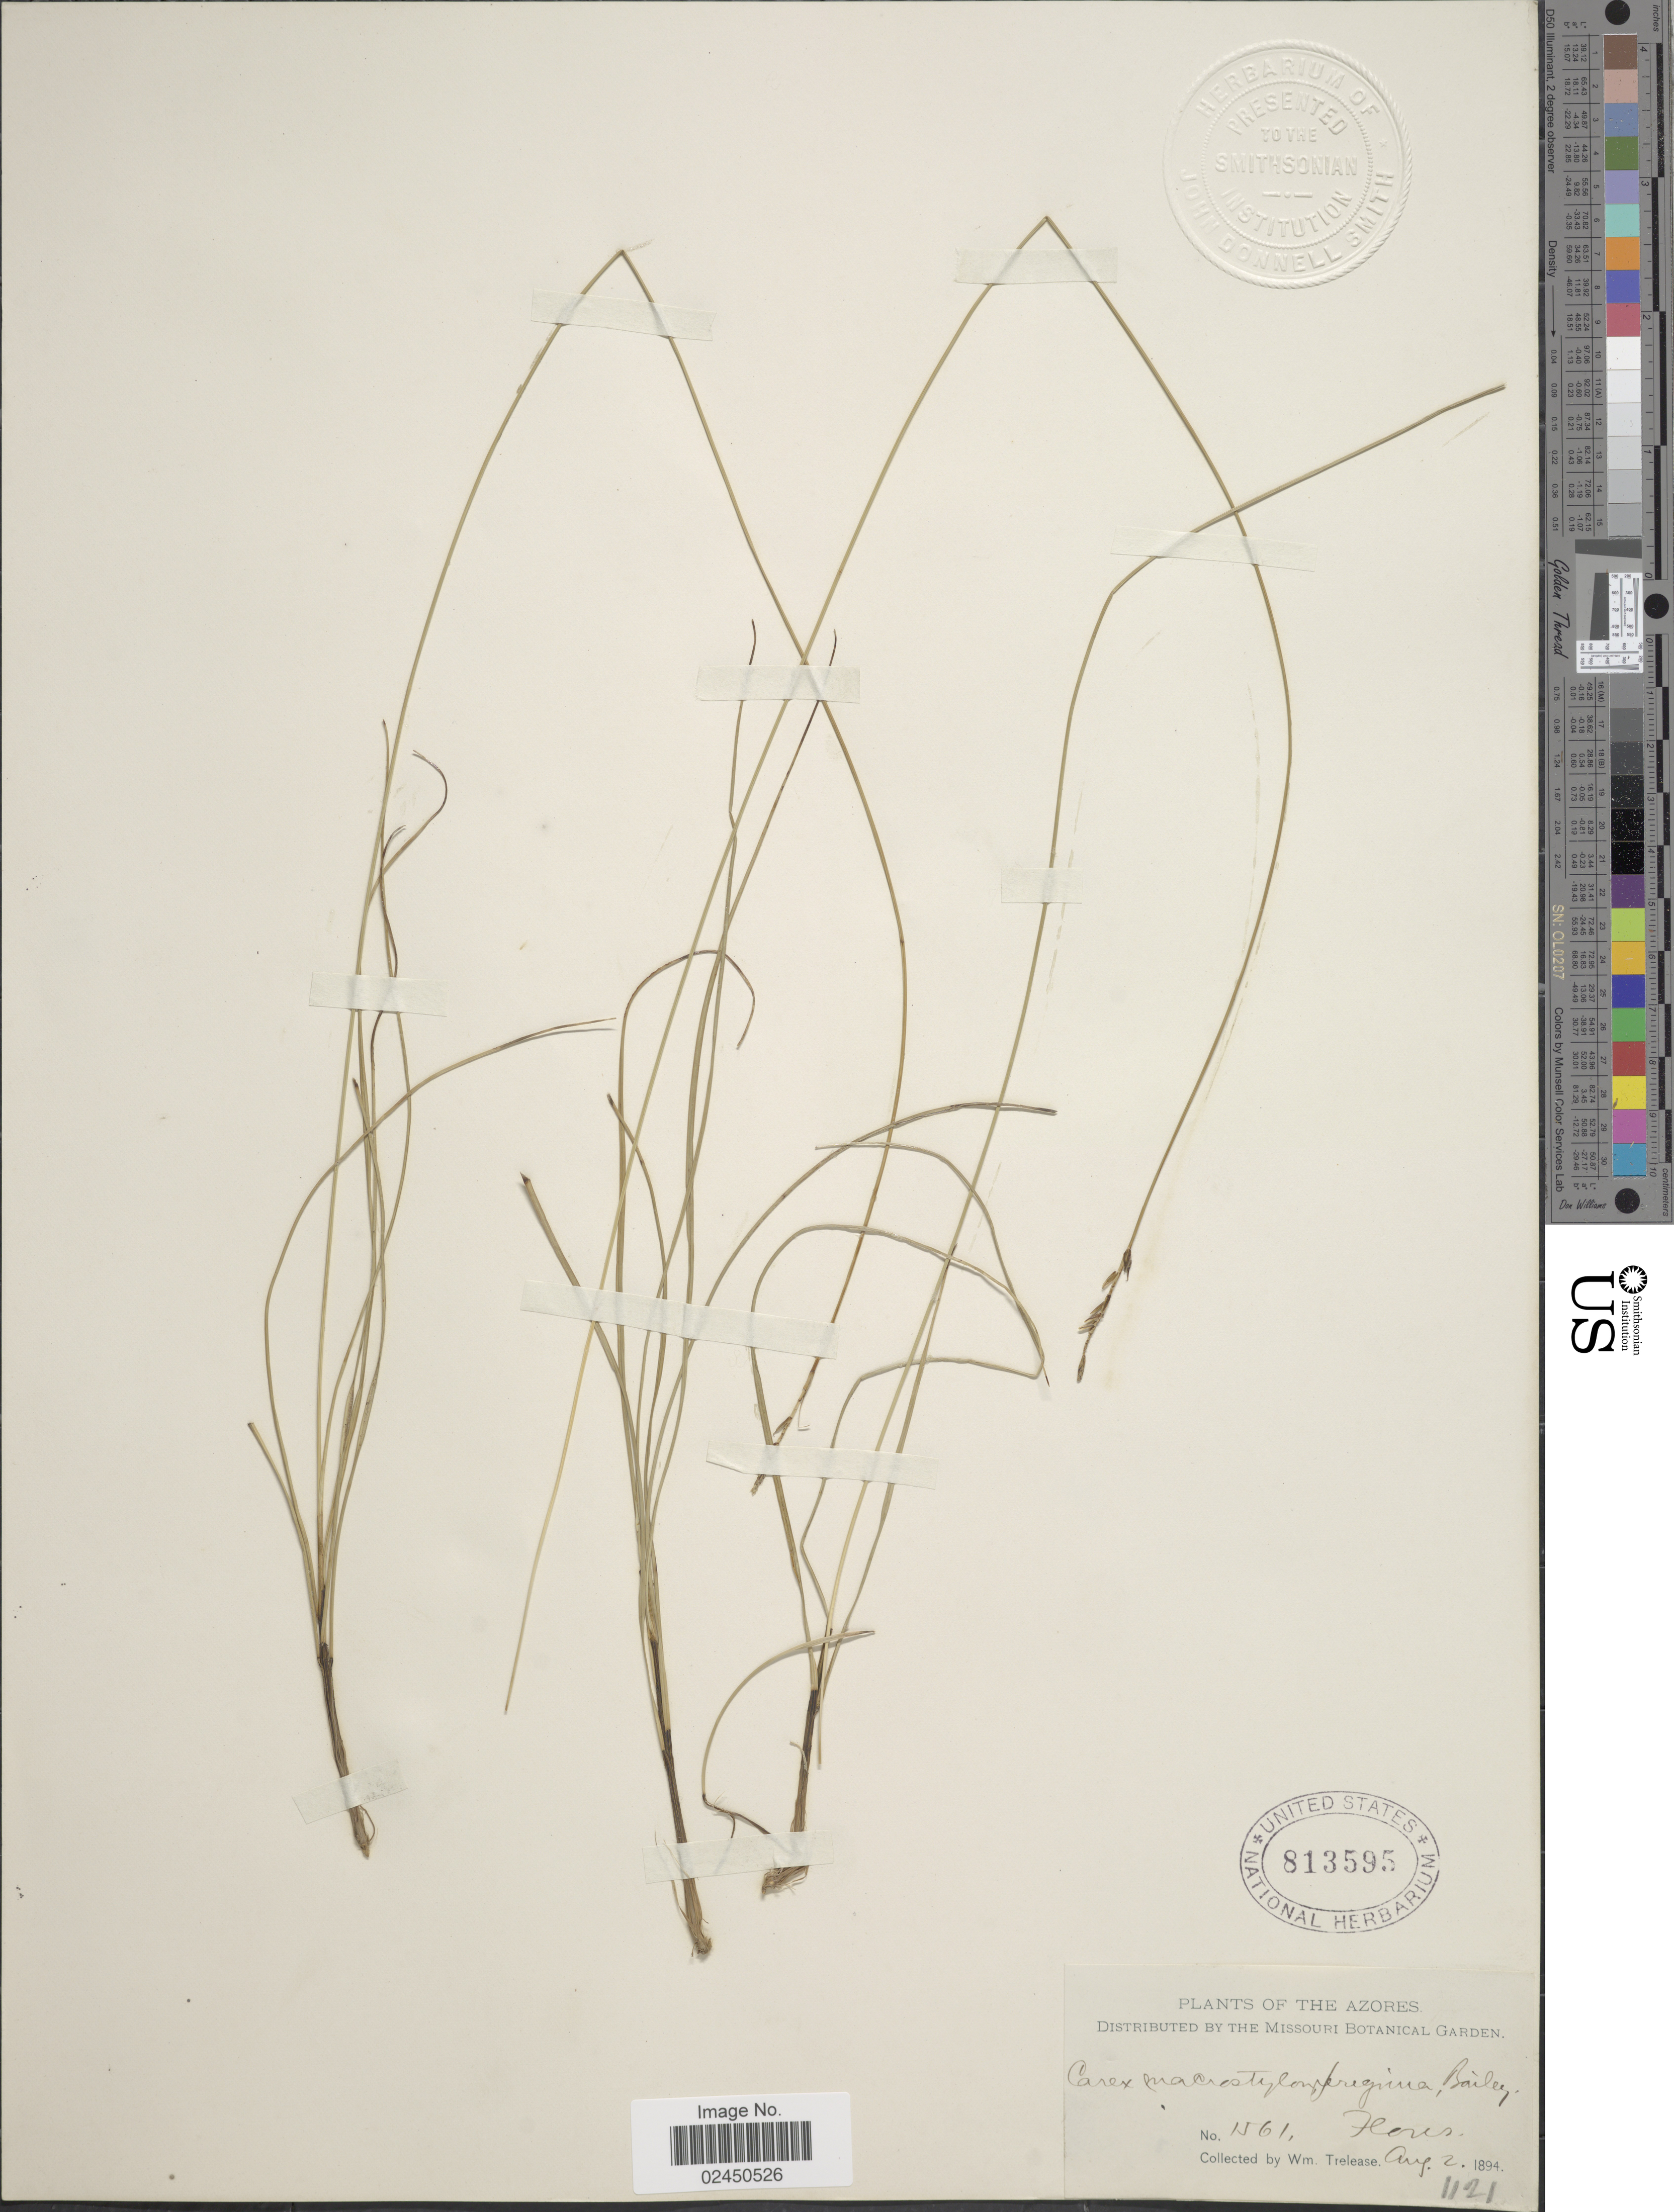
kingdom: Plantae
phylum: Tracheophyta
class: Liliopsida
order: Poales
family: Cyperaceae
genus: Carex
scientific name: Carex macrostylos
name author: Lapeyr.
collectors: W. Trelease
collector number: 1561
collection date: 1894-08-02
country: Portugal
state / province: Azores (Aut. Reg.)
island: Flores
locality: Flores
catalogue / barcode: US 813595